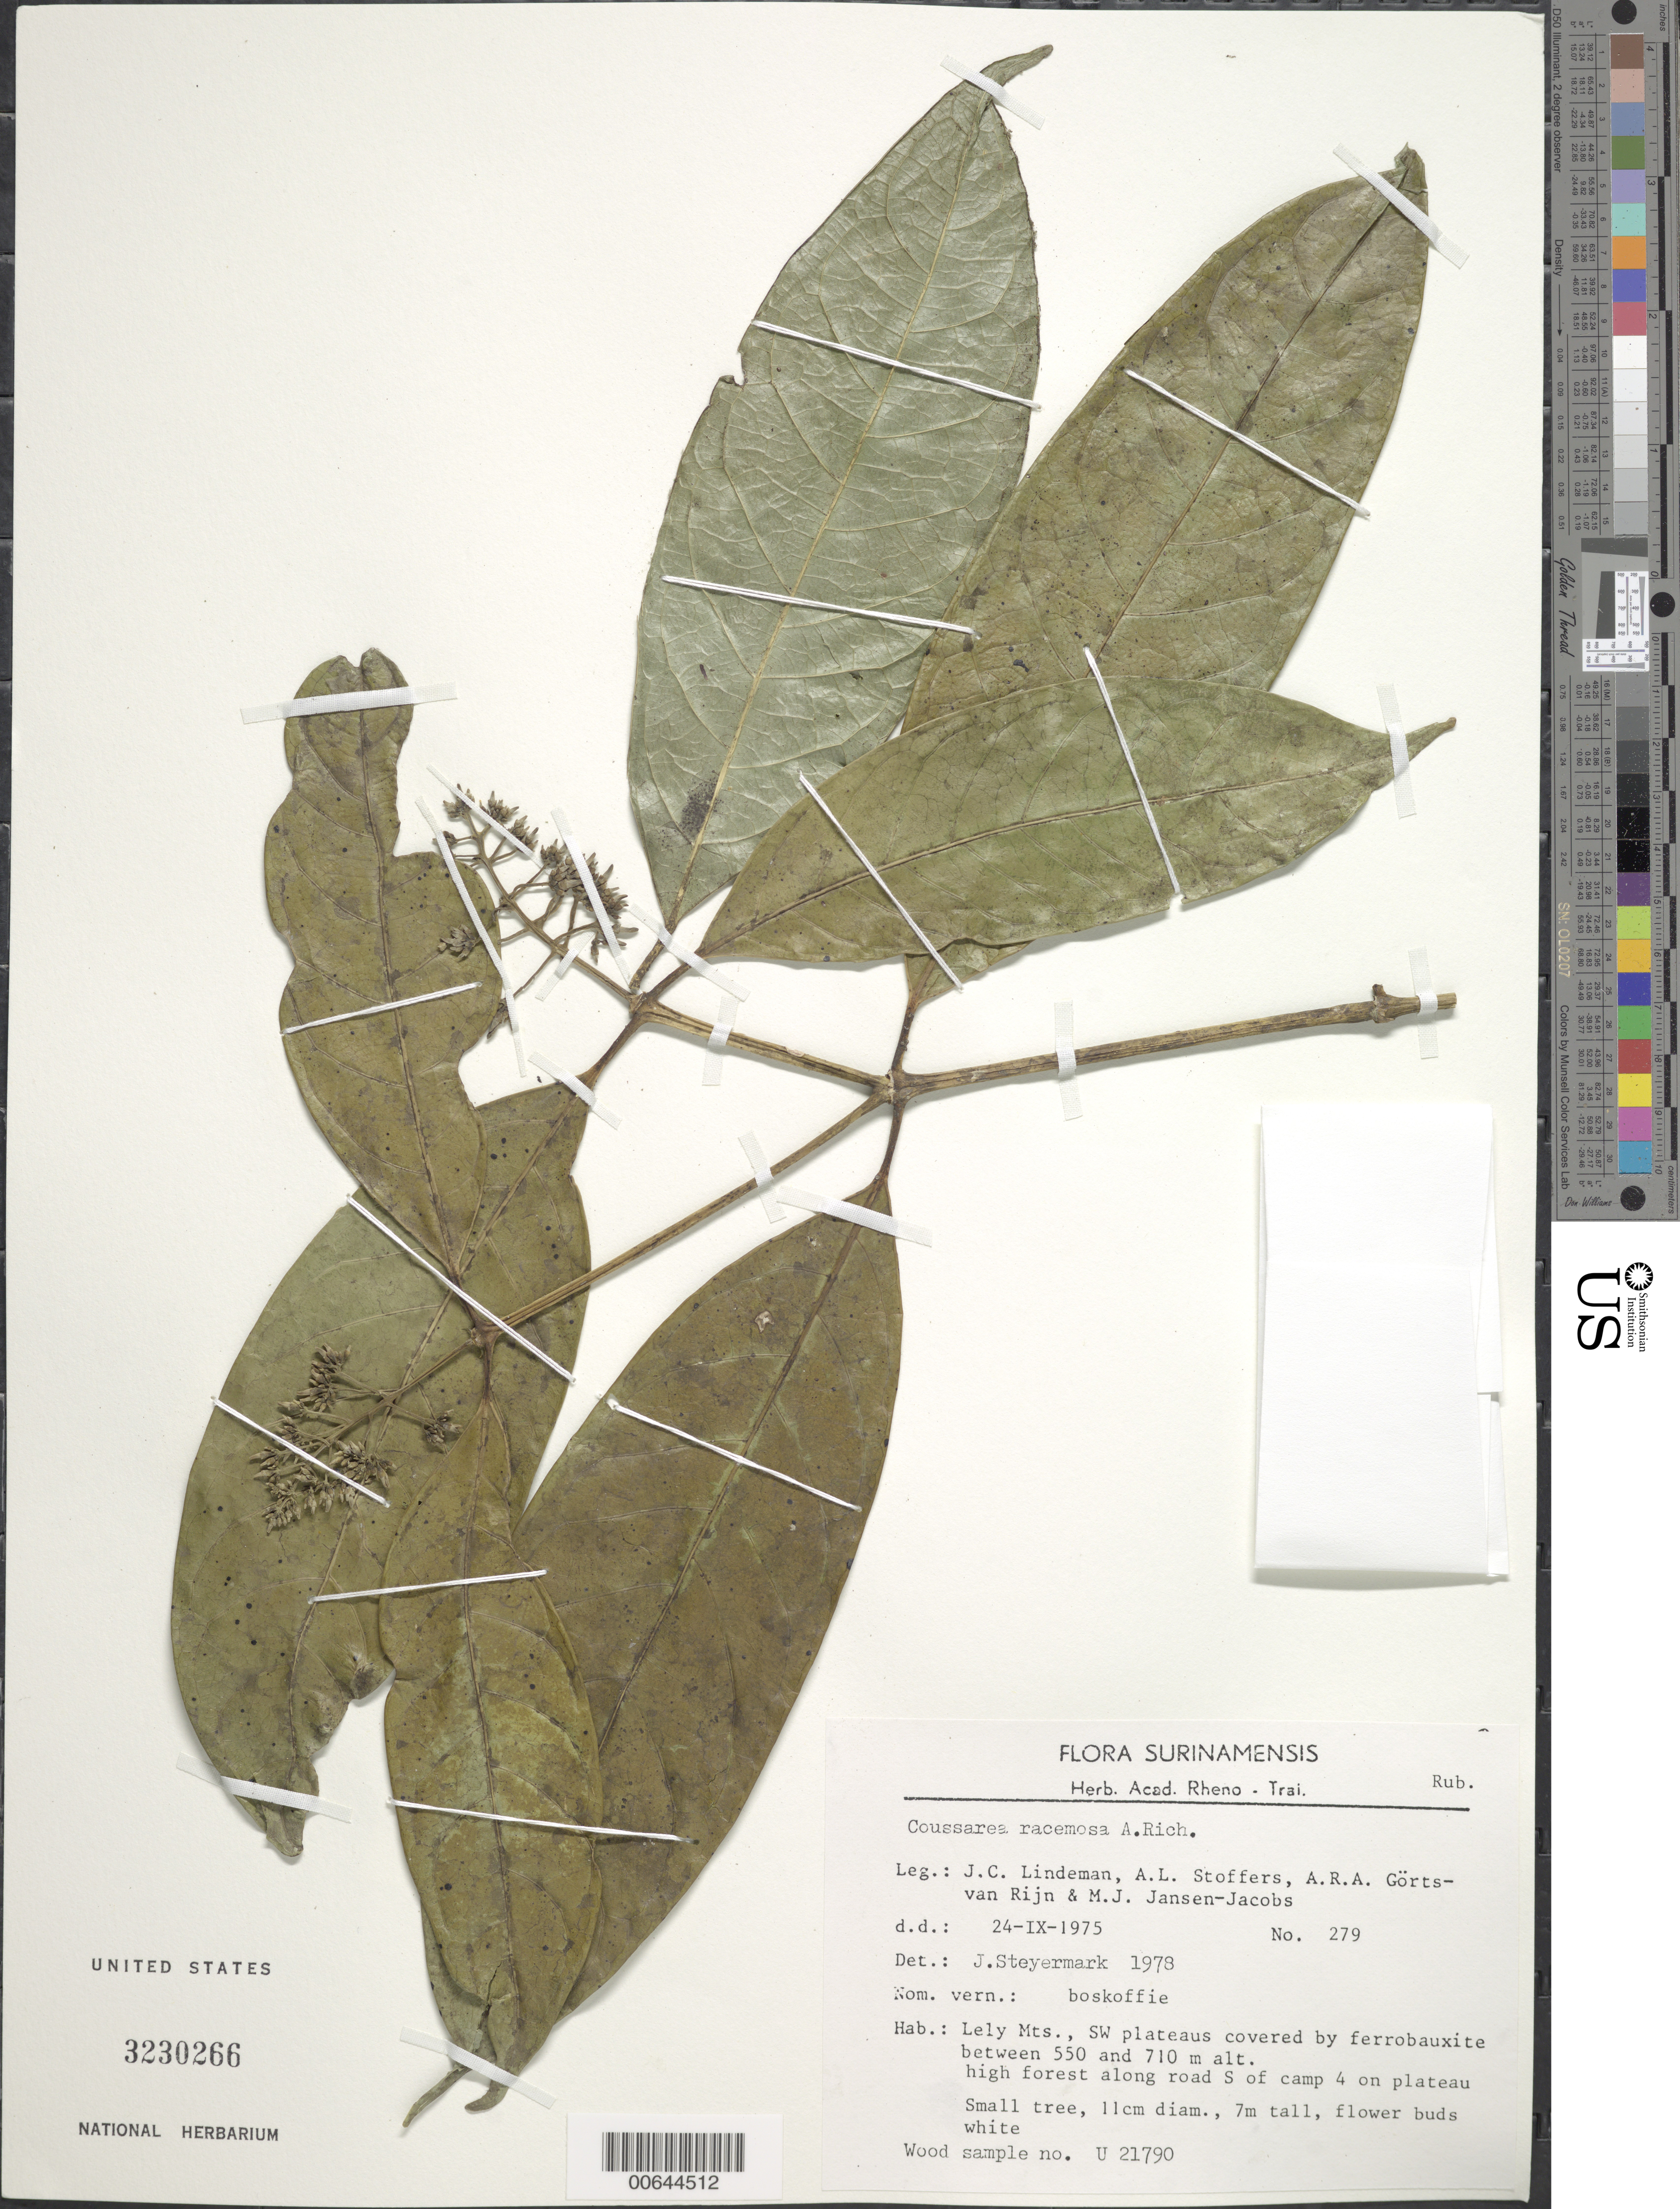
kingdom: Plantae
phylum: Tracheophyta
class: Magnoliopsida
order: Gentianales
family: Rubiaceae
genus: Coussarea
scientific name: Coussarea racemosa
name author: A. Rich.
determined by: Steyermark, Julian A., (VEN)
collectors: J. C. Lindeman, A. Stoffers, A. .R. A. Görts-van Rijn & M. J. Jansen-Jacobs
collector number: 75 279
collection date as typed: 24-Sep-75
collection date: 1975-09-24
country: Suriname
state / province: Marowijne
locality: Lely Mts., SW plateaus, along road S of camp 4 on plateau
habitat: Sw plateaus covered by ferrobauxite. High forest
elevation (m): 550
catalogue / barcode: US 3230266